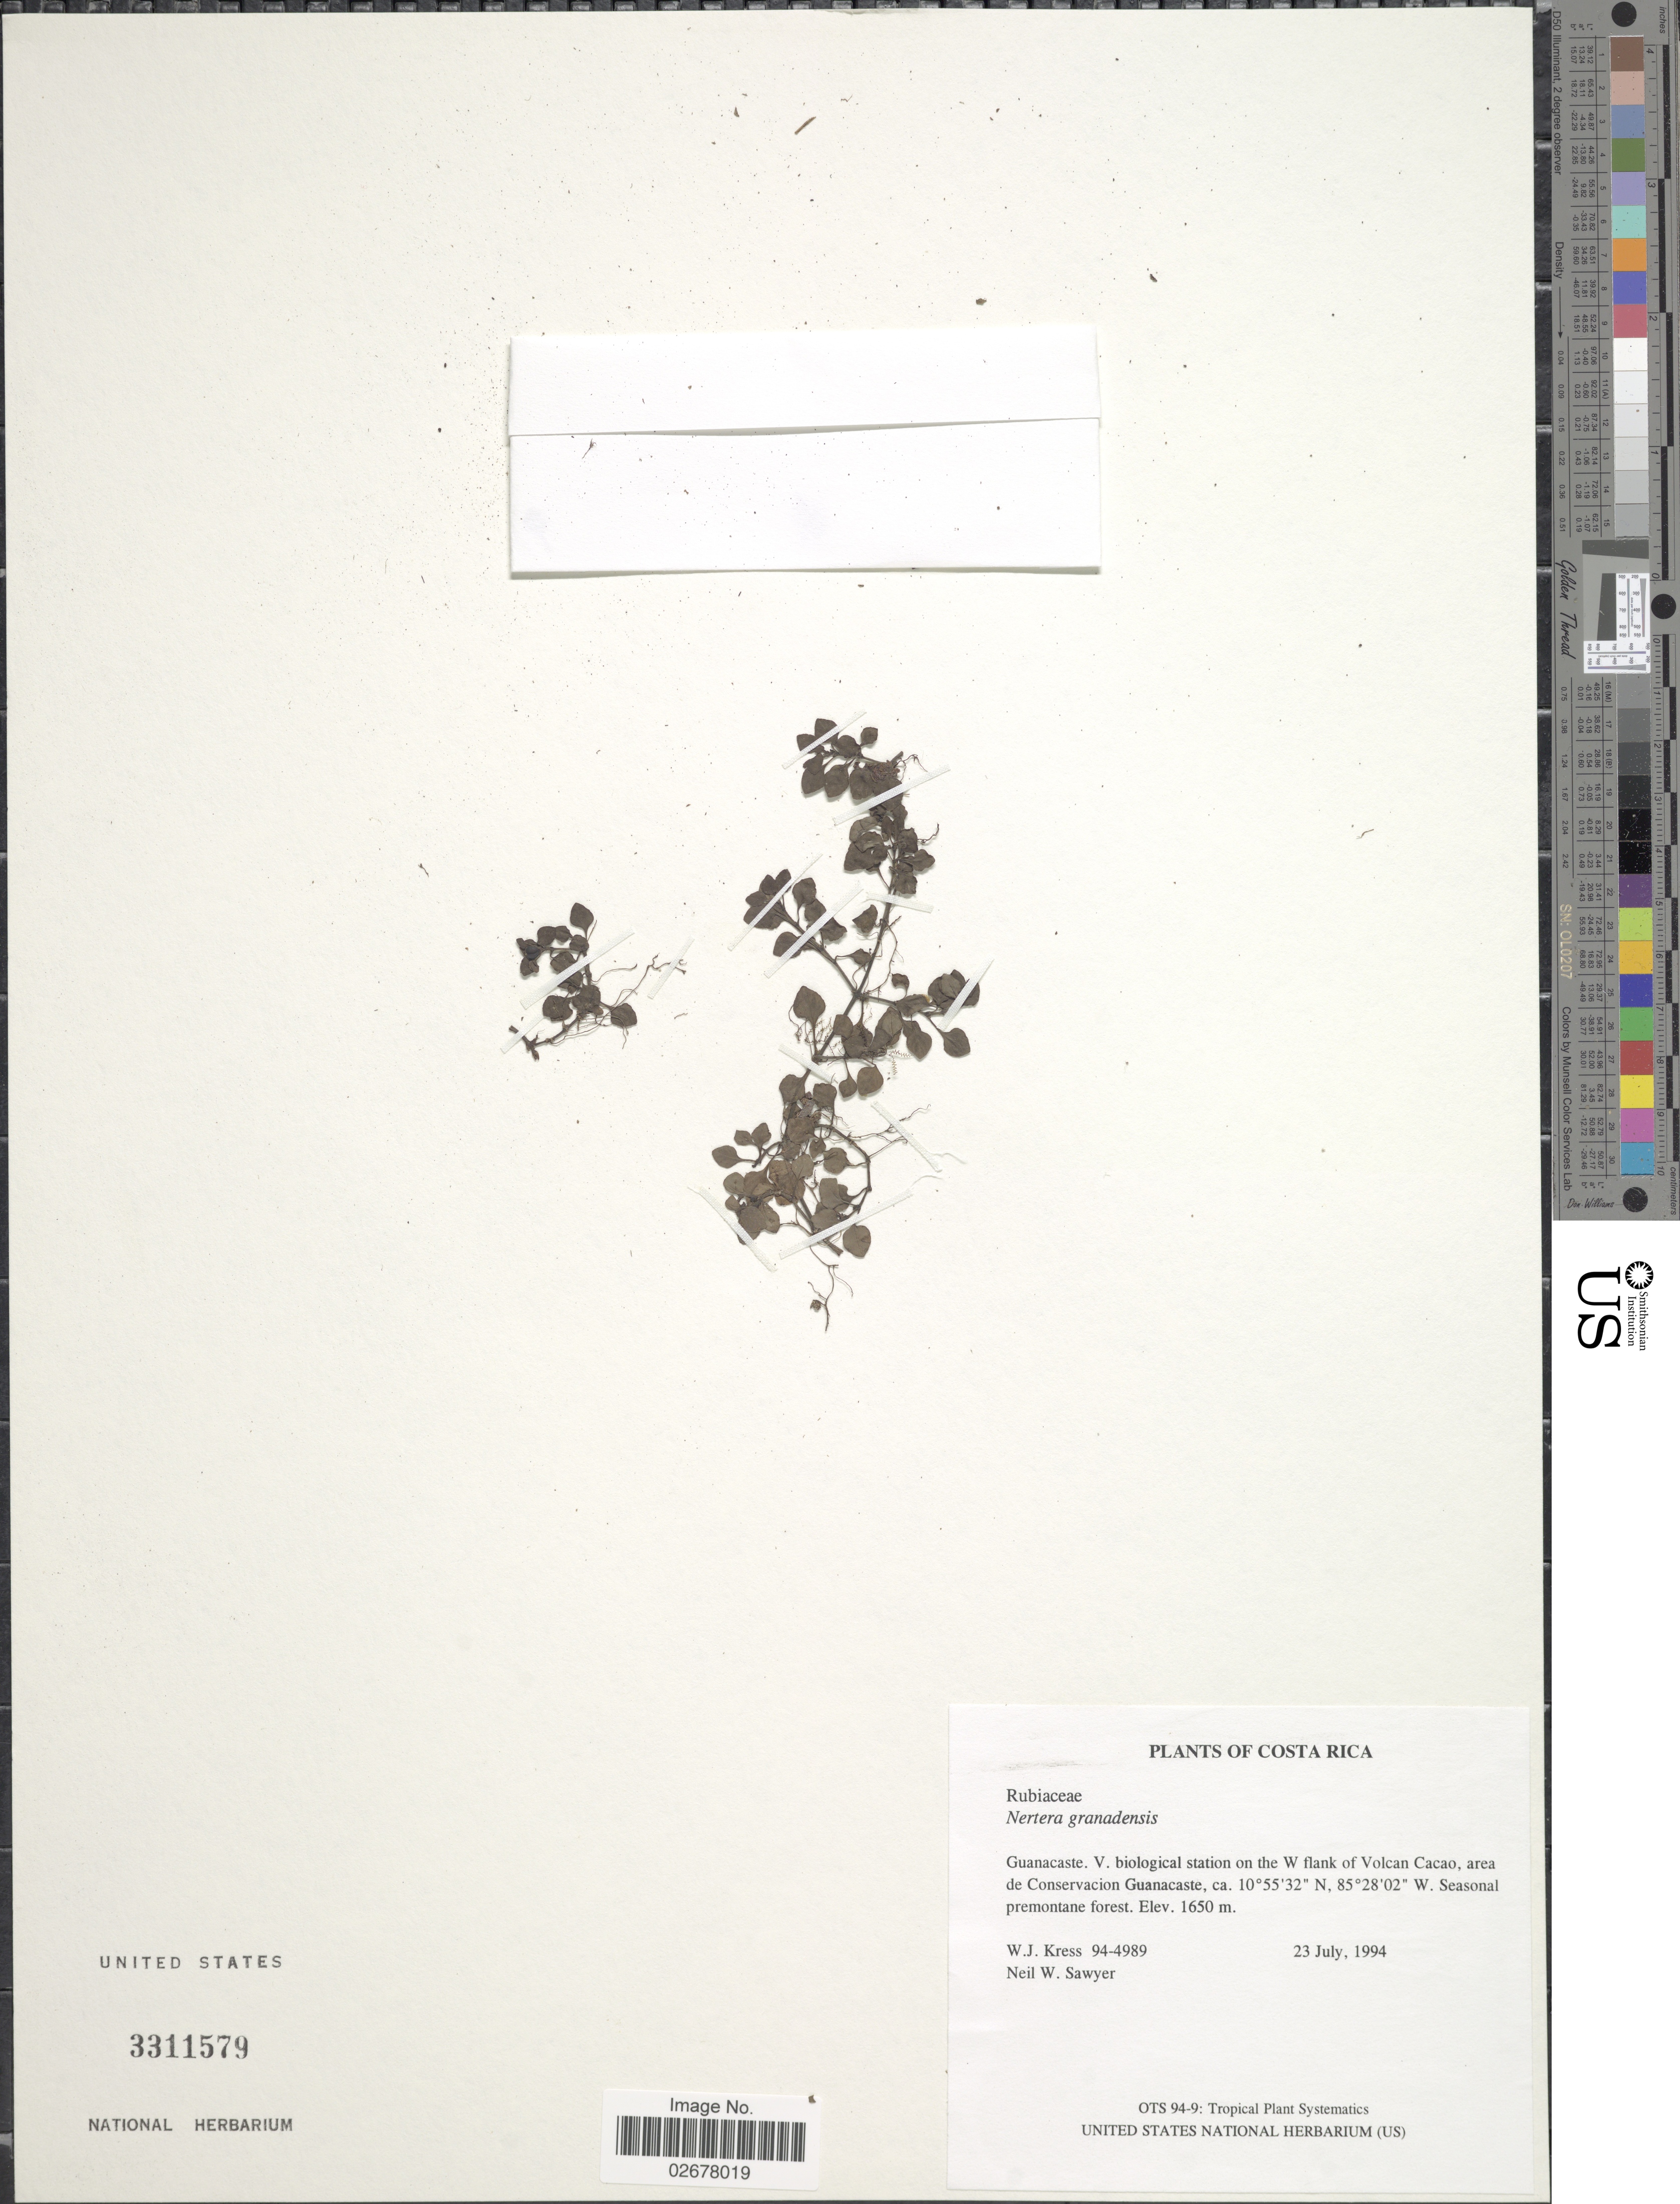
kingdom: Plantae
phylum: Tracheophyta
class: Magnoliopsida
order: Gentianales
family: Rubiaceae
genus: Nertera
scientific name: Nertera depressa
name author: Banks & Sol. ex Gaertn.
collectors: W. J. Kress & N. W. Sawyer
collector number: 94-4989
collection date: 1994-07-23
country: Costa Rica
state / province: Guanacaste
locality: V. biological station on the W flank of Volcan Cacao, area de Condervacion Guanacaste. Seasonal premontane forest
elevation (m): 1650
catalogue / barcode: US 3311579